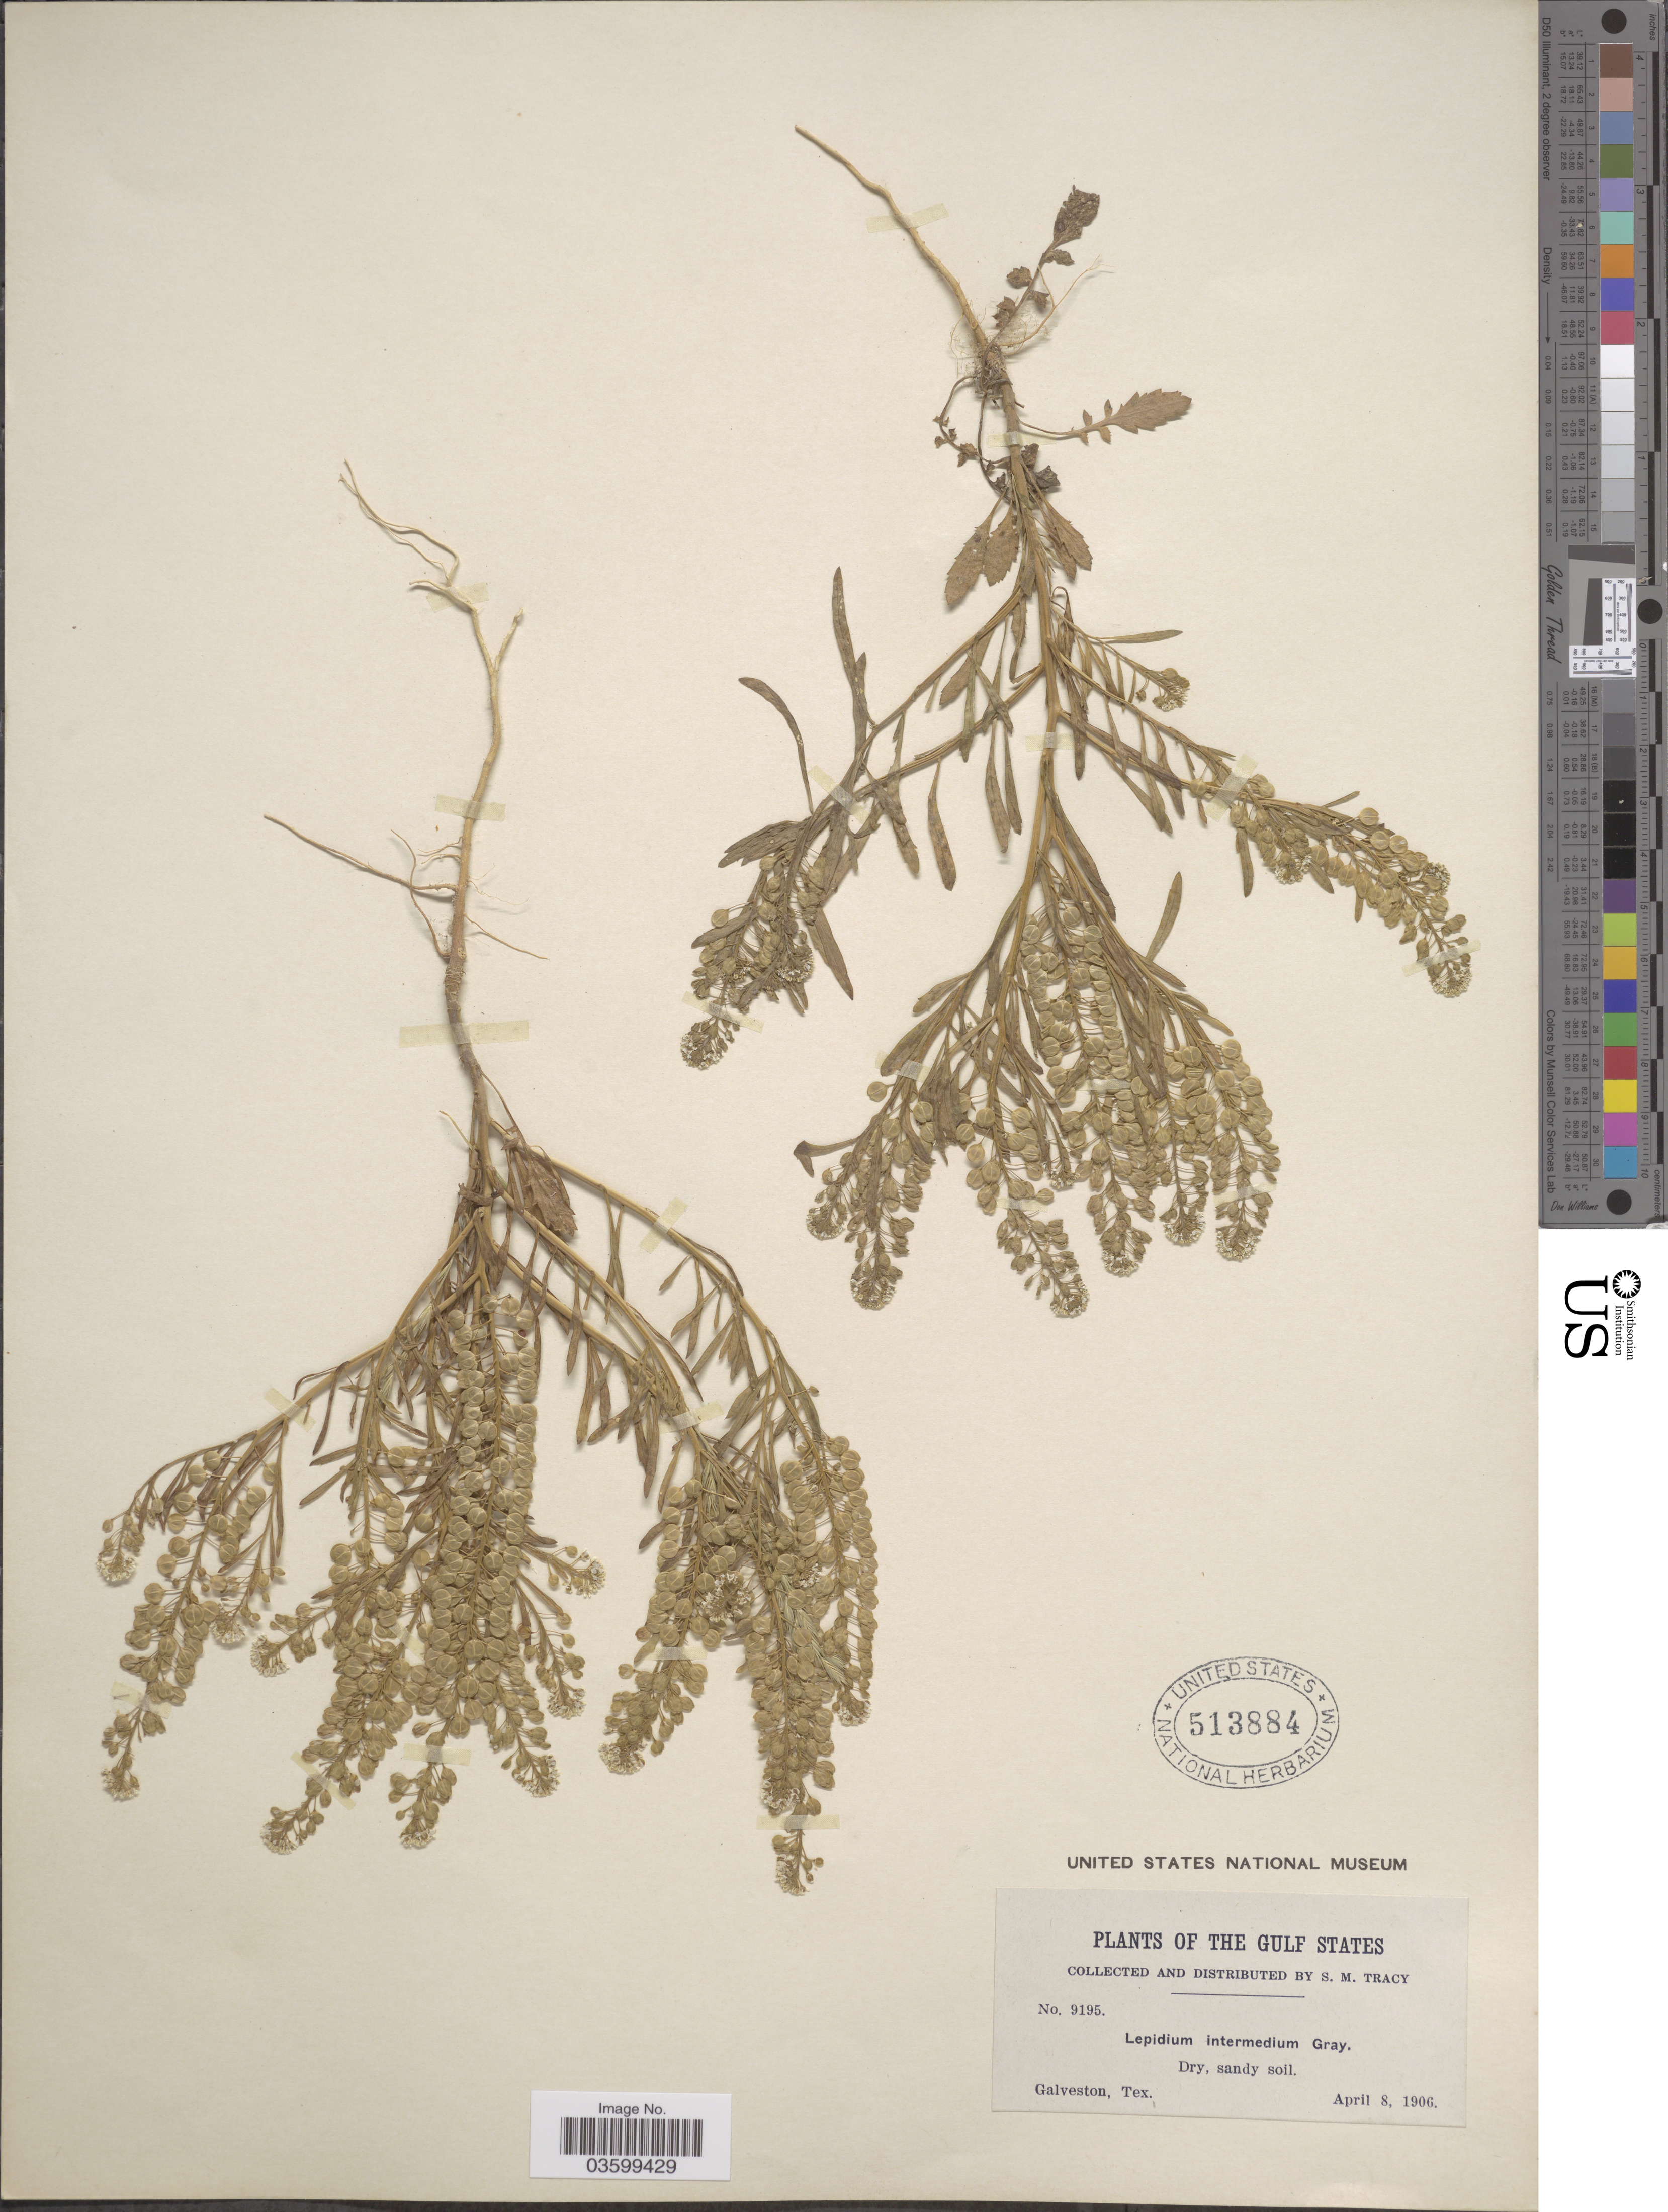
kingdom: Plantae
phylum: Tracheophyta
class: Magnoliopsida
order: Brassicales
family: Brassicaceae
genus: Lepidium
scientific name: Lepidium virginicum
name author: L.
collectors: S. M. Tracy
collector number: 9195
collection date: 1906-04-08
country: United States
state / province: Texas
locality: The Gulf States. Galveston.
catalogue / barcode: US 513884